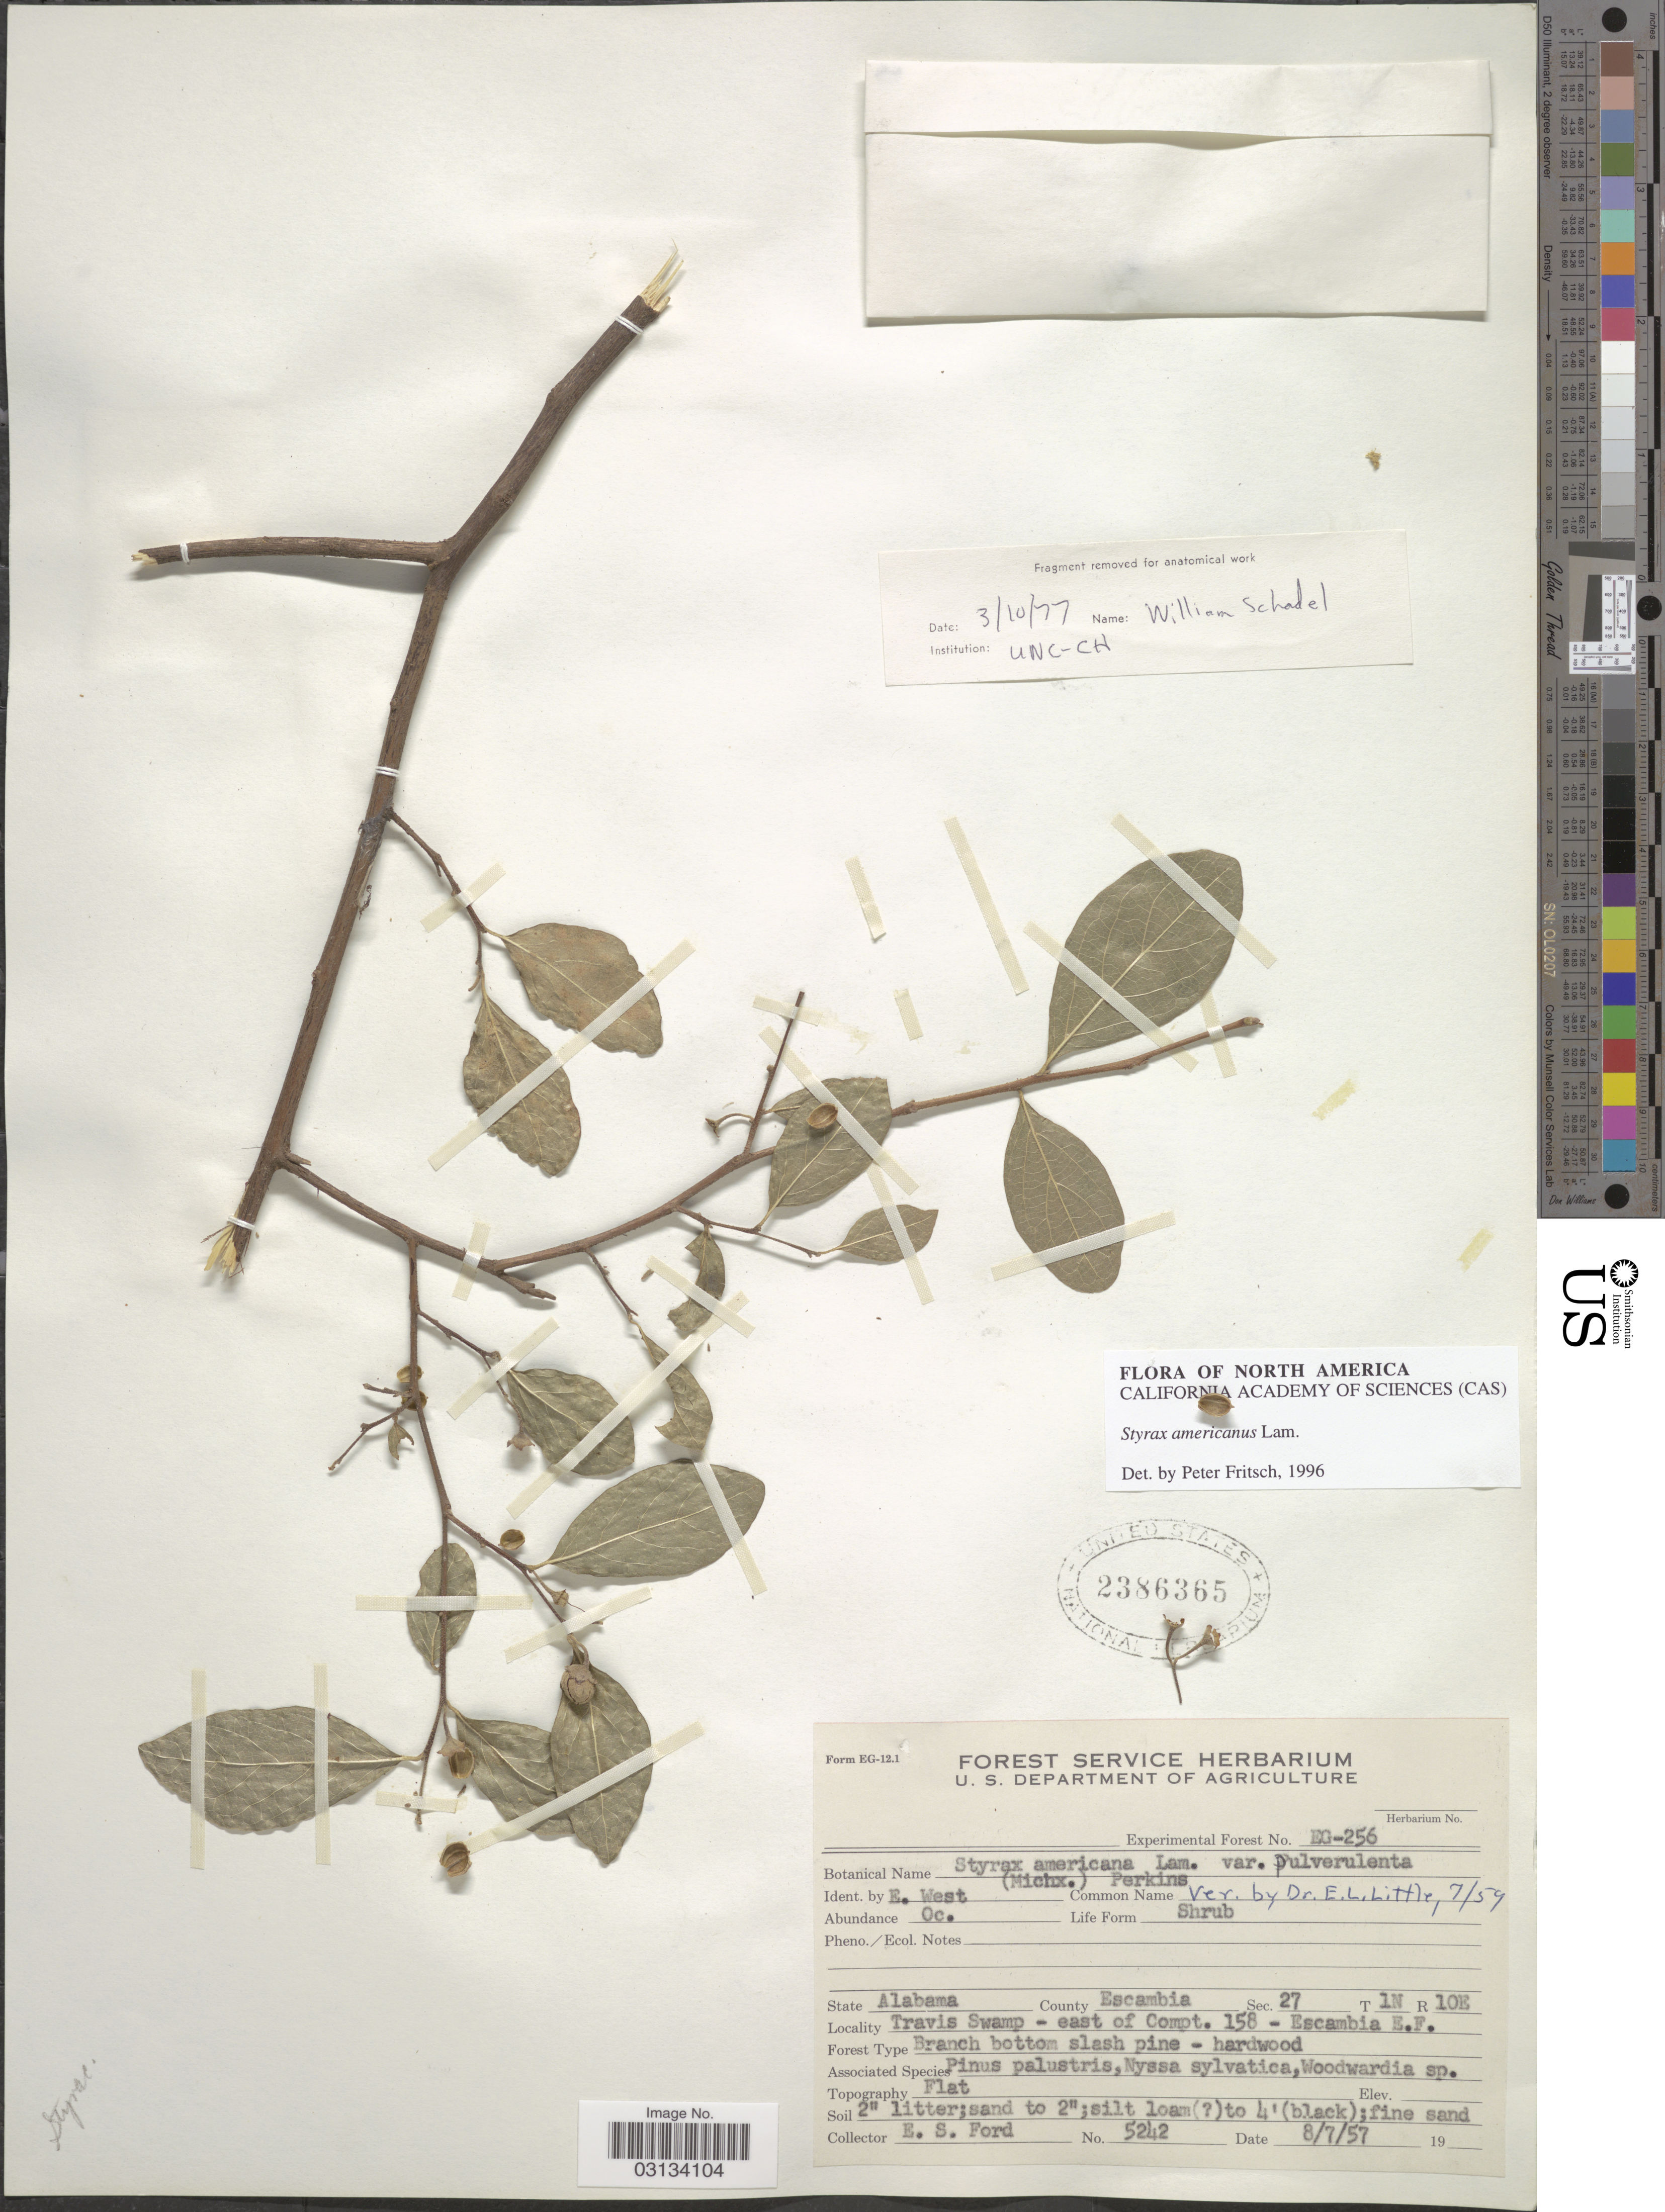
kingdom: Plantae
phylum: Tracheophyta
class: Magnoliopsida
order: Ericales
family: Styracaceae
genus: Styrax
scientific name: Styrax americanus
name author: Lam.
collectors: E. Ford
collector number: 5242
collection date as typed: Transcribed d/m/y: 7/8/57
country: United States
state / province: Alabama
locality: County Escambia. Sec. 27 T1N R10E. Travis Swamp - east of Compt. 158 - Escambia E.F.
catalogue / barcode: US 2386365